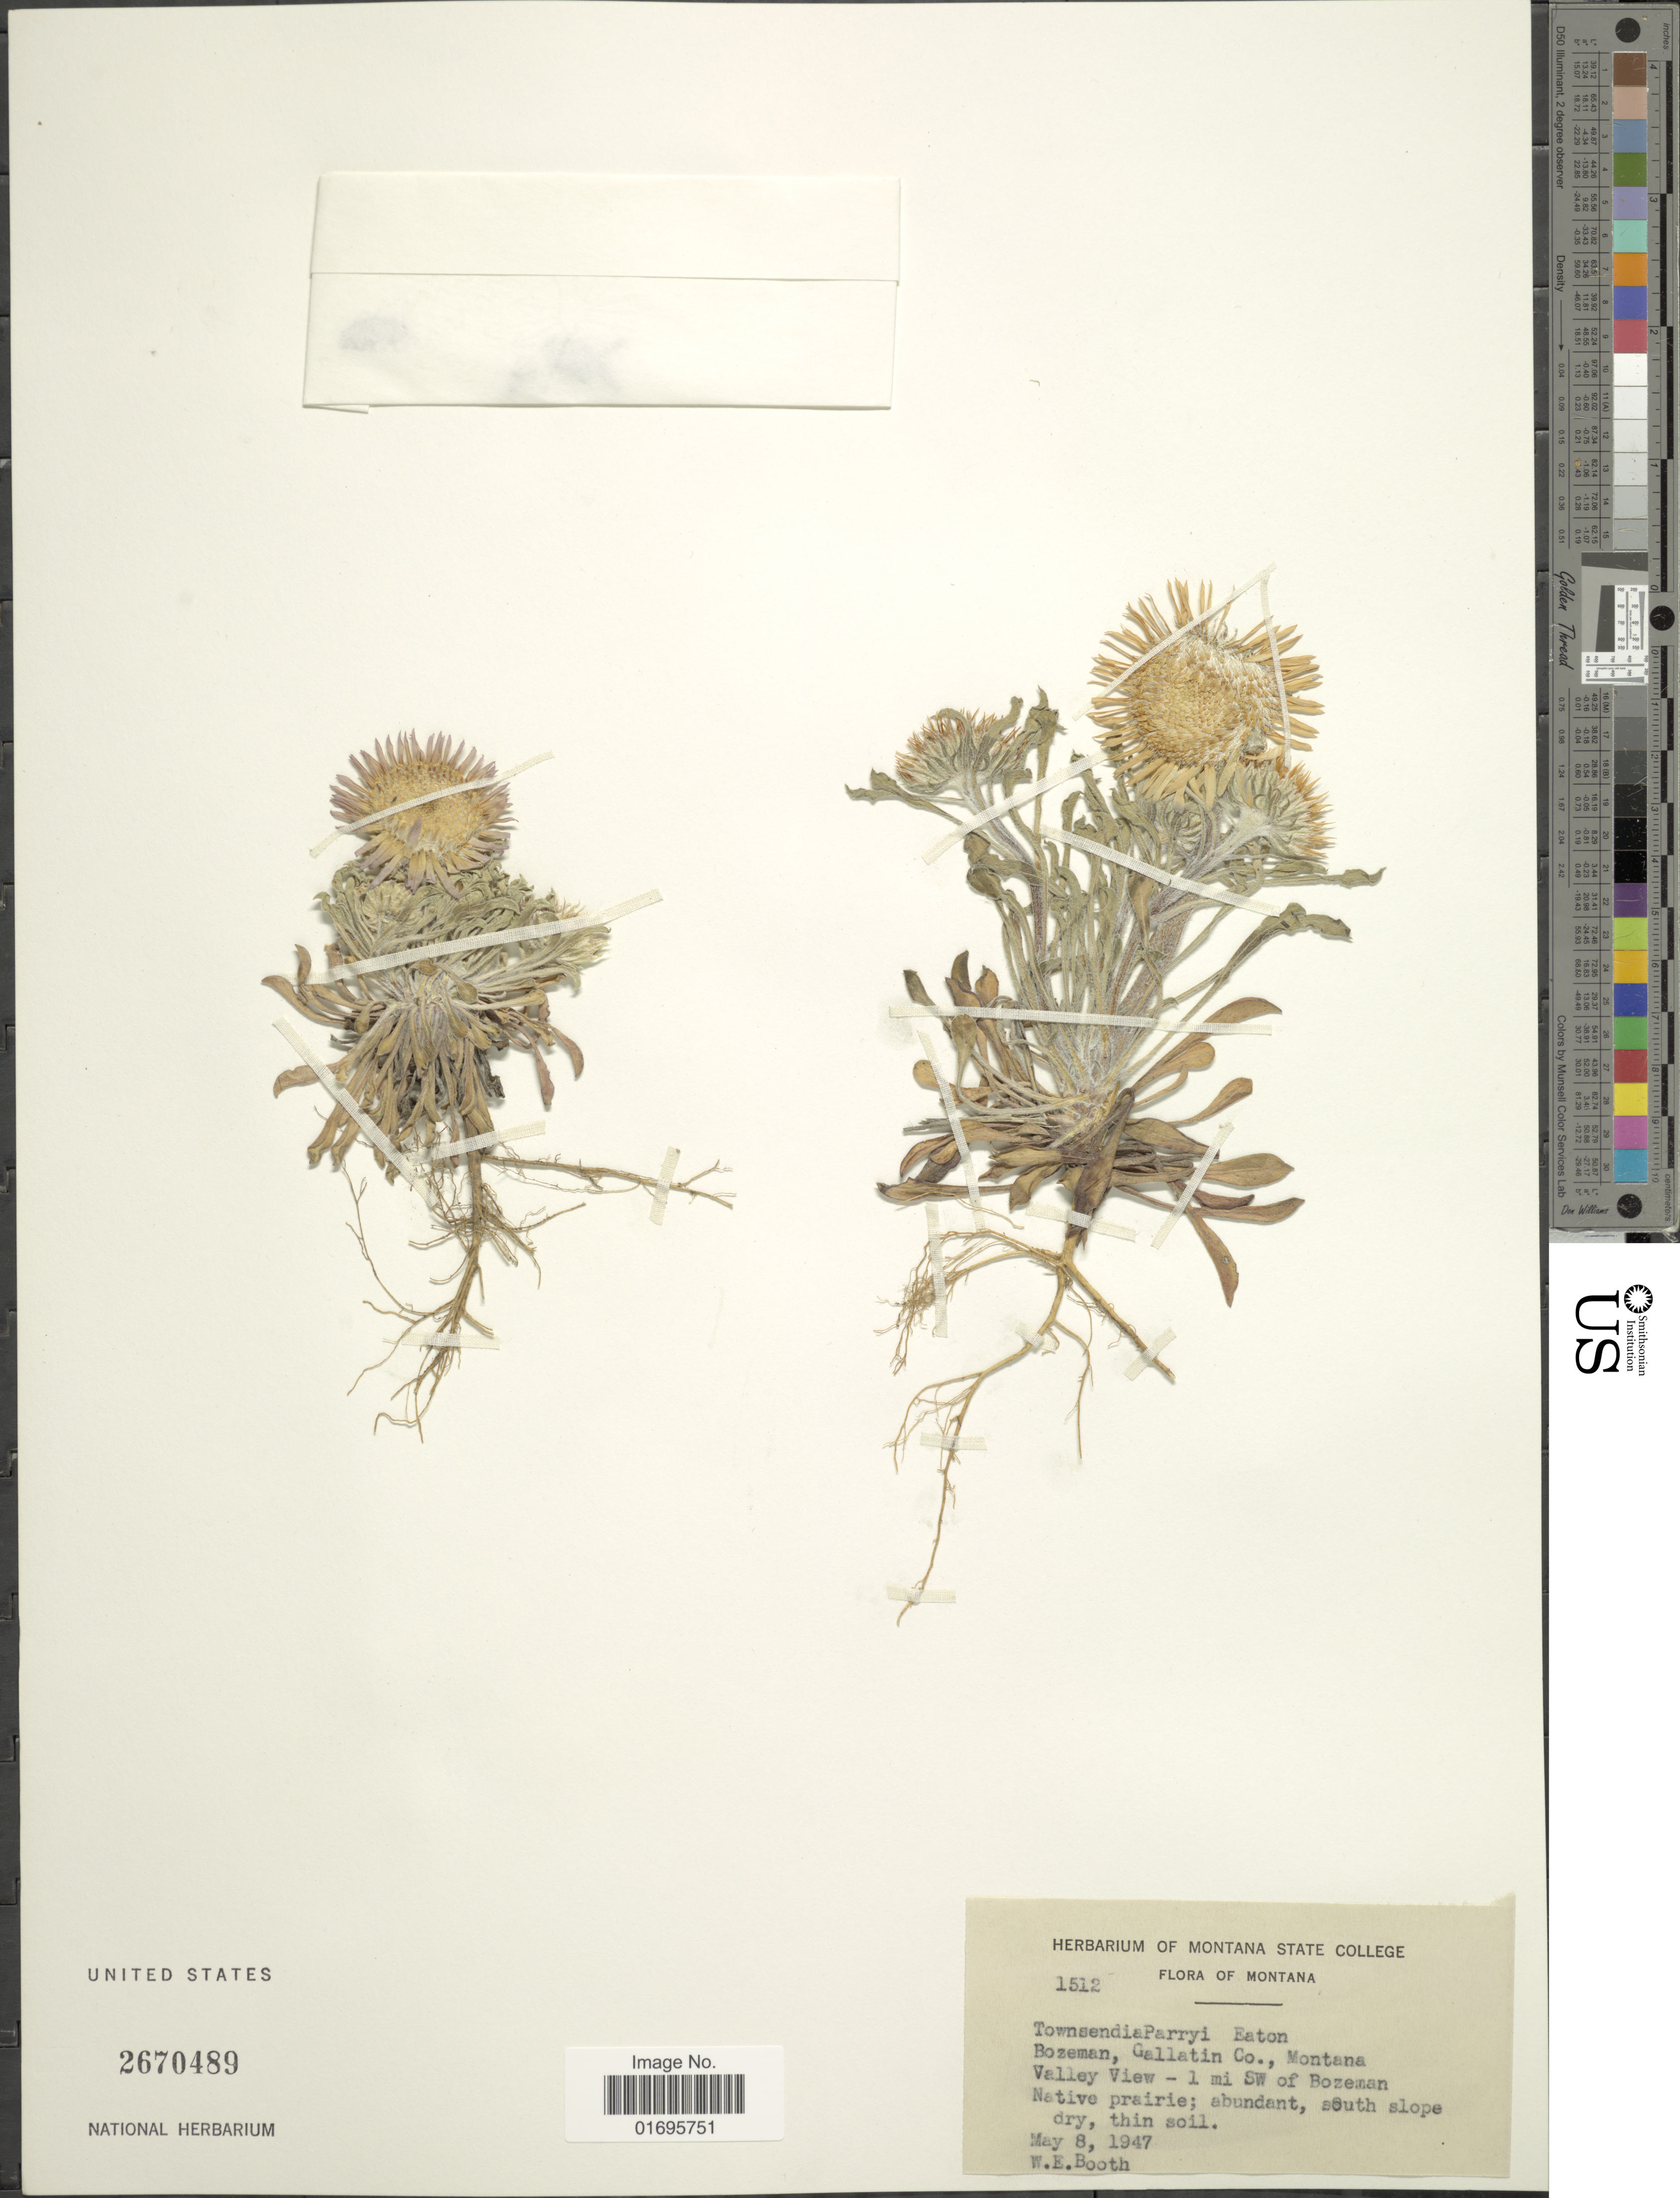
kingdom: Plantae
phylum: Tracheophyta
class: Magnoliopsida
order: Asterales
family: Asteraceae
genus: Townsendia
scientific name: Townsendia parryi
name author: D.C. Eaton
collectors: W. Booth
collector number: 1512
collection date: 1947-05-08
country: United States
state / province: Montana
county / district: Gallatin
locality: Bozeman, Valley View - 1 mi SW of Bozeman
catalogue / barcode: US 2670489